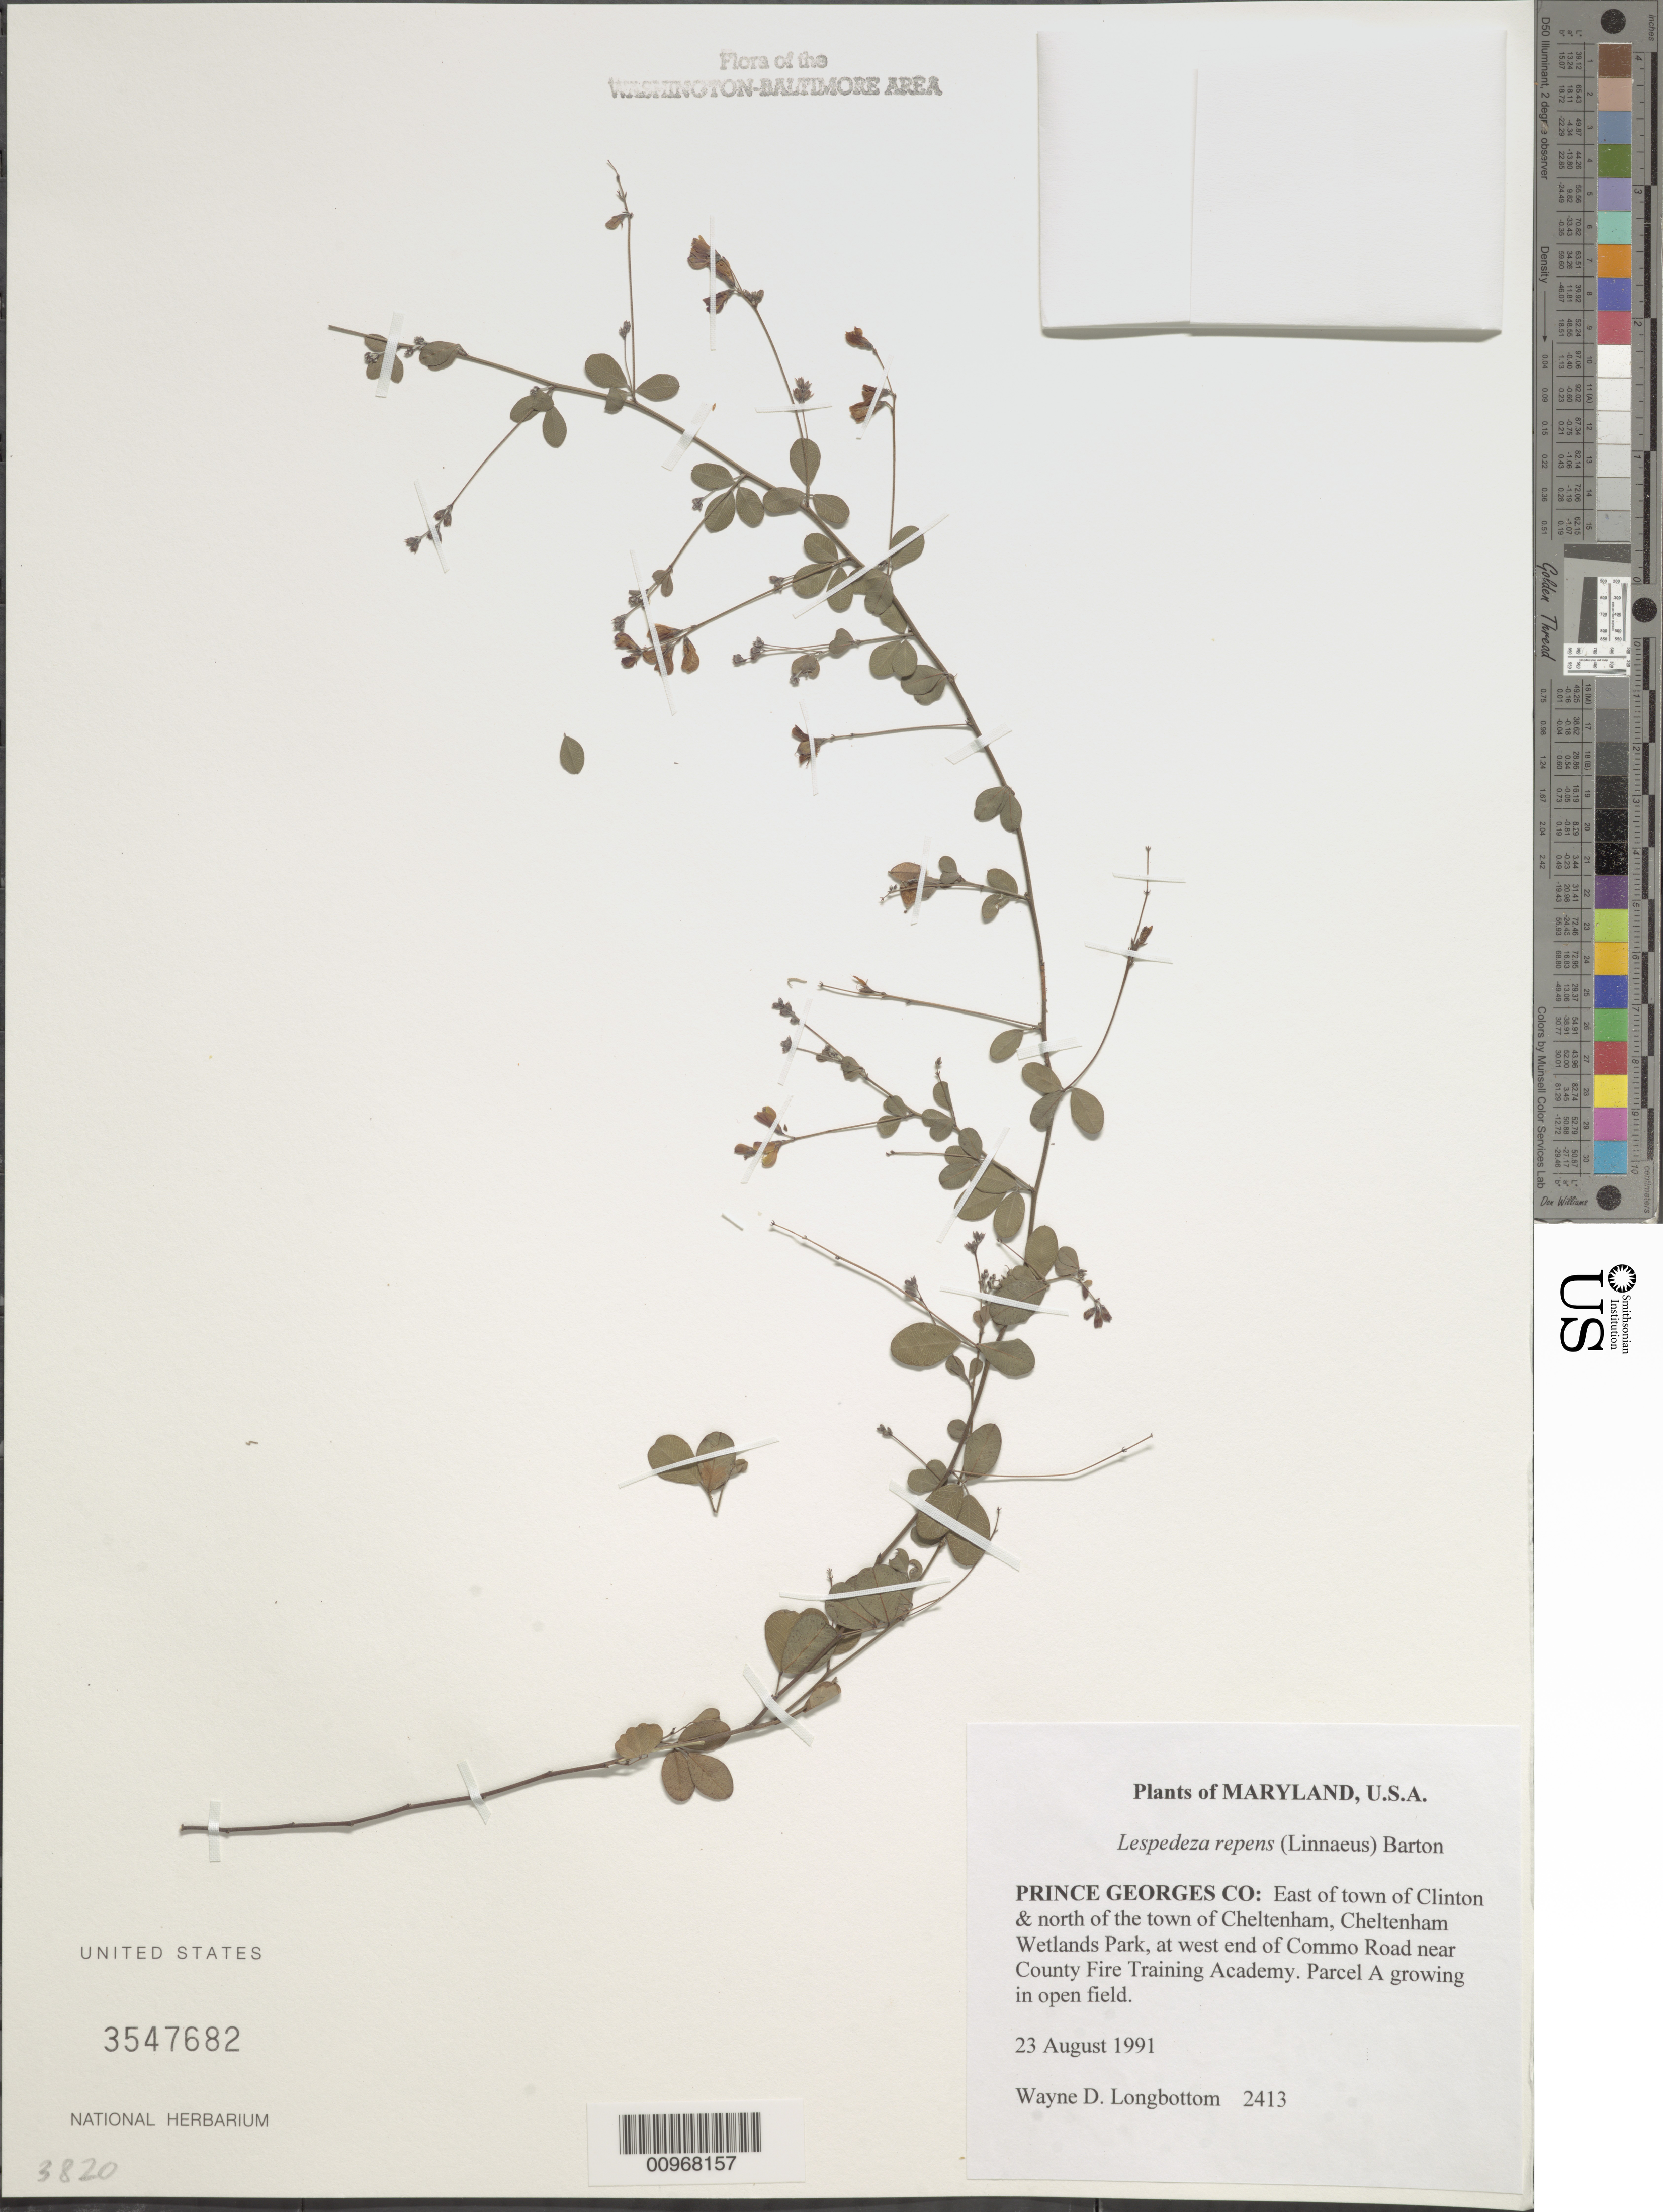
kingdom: Plantae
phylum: Tracheophyta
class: Magnoliopsida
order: Fabales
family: Fabaceae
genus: Lespedeza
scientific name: Lespedeza repens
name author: (L.) W.P.C. Barton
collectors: W. D. Longbottom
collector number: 2413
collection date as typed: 23 Aug 1991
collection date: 1991-08-23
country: United States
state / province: Maryland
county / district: Prince George's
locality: East of town of Clinton and north of the town of Cheltenham, Cheltenham Wetlands Park, at west end of Commo Road near County Fire Training Academy.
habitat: growing along roadside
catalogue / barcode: US 3547682